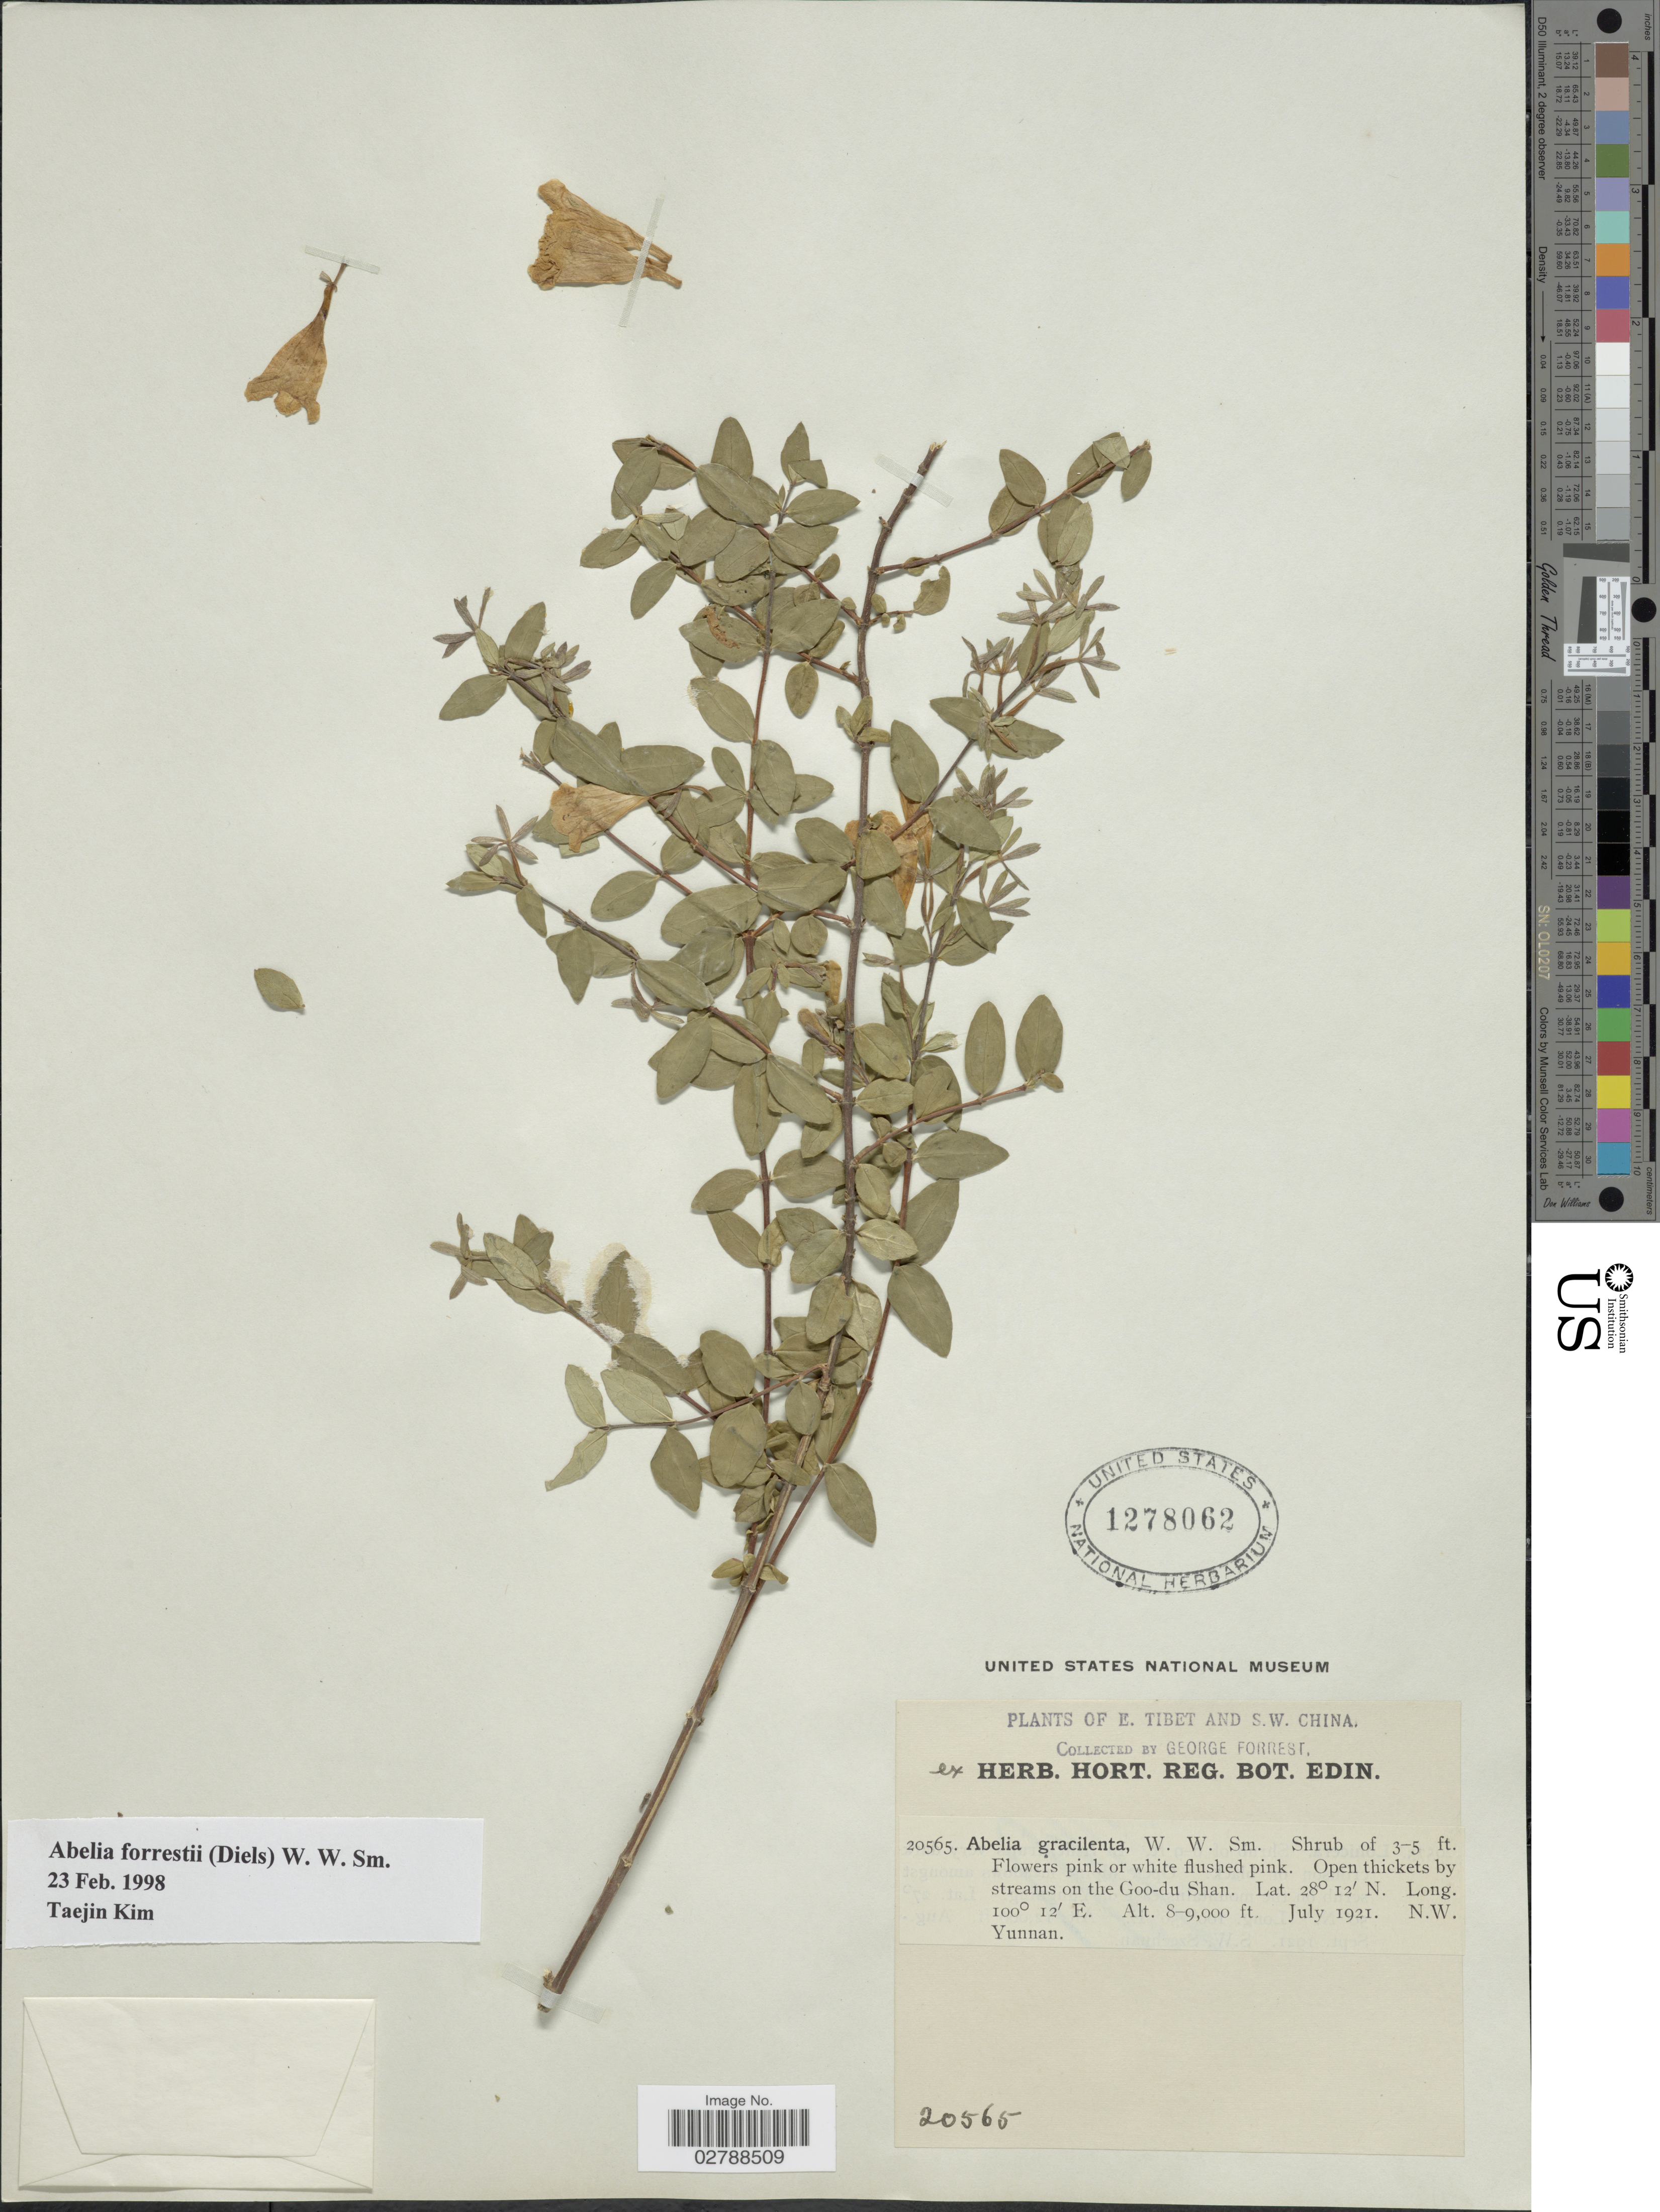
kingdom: Plantae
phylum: Tracheophyta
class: Magnoliopsida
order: Dipsacales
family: Caprifoliaceae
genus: Abelia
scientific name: Abelia forrestii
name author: (Diels) W.W. Sm.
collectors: G. Forrest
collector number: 20565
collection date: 1921-07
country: China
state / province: Yunnan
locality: E. Tibet and S.W. China. Open thickets by streams on the Goo-du Shan.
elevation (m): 2438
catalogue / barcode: US 1278062